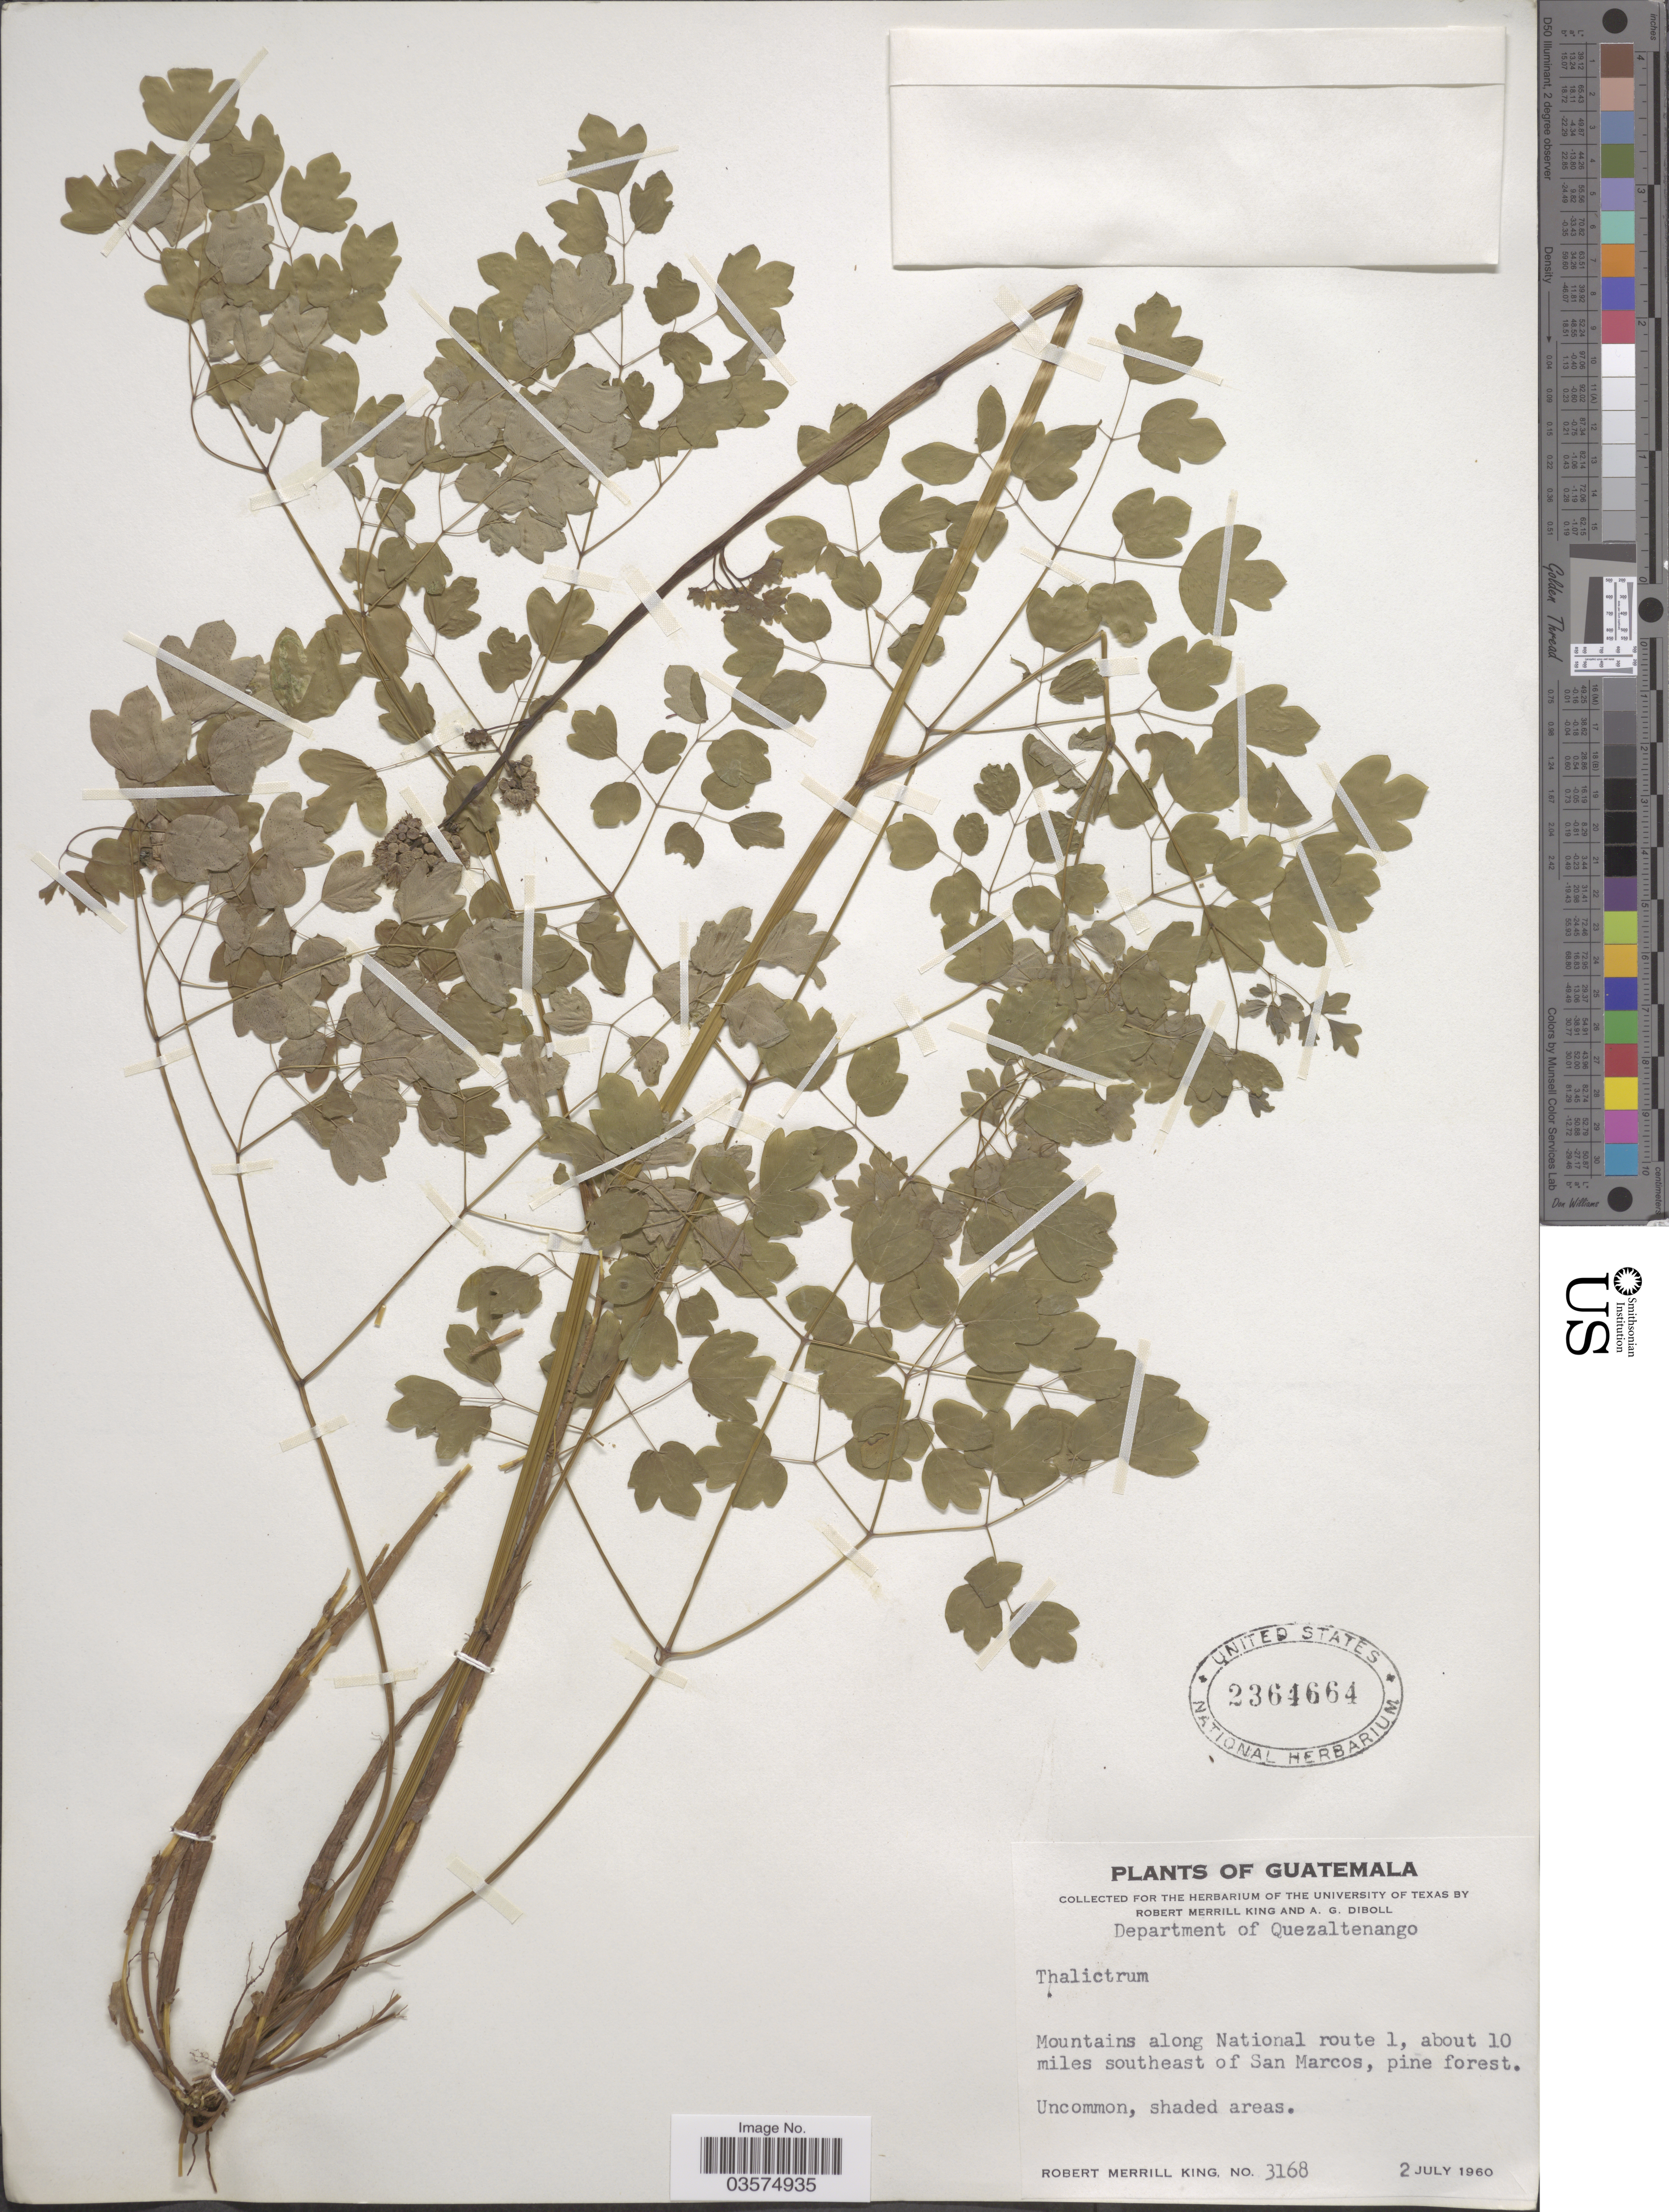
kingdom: Plantae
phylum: Tracheophyta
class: Magnoliopsida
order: Ranunculales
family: Ranunculaceae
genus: Thalictrum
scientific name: Thalictrum sp.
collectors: R. M. King & A. Diboll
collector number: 3168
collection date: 1960-07-02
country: Guatemala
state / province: Quetzaltenango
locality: Department of Quezaltenango. Mountains along National route 1, about 10 miles southwest of San Marcos.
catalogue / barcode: US 2364664